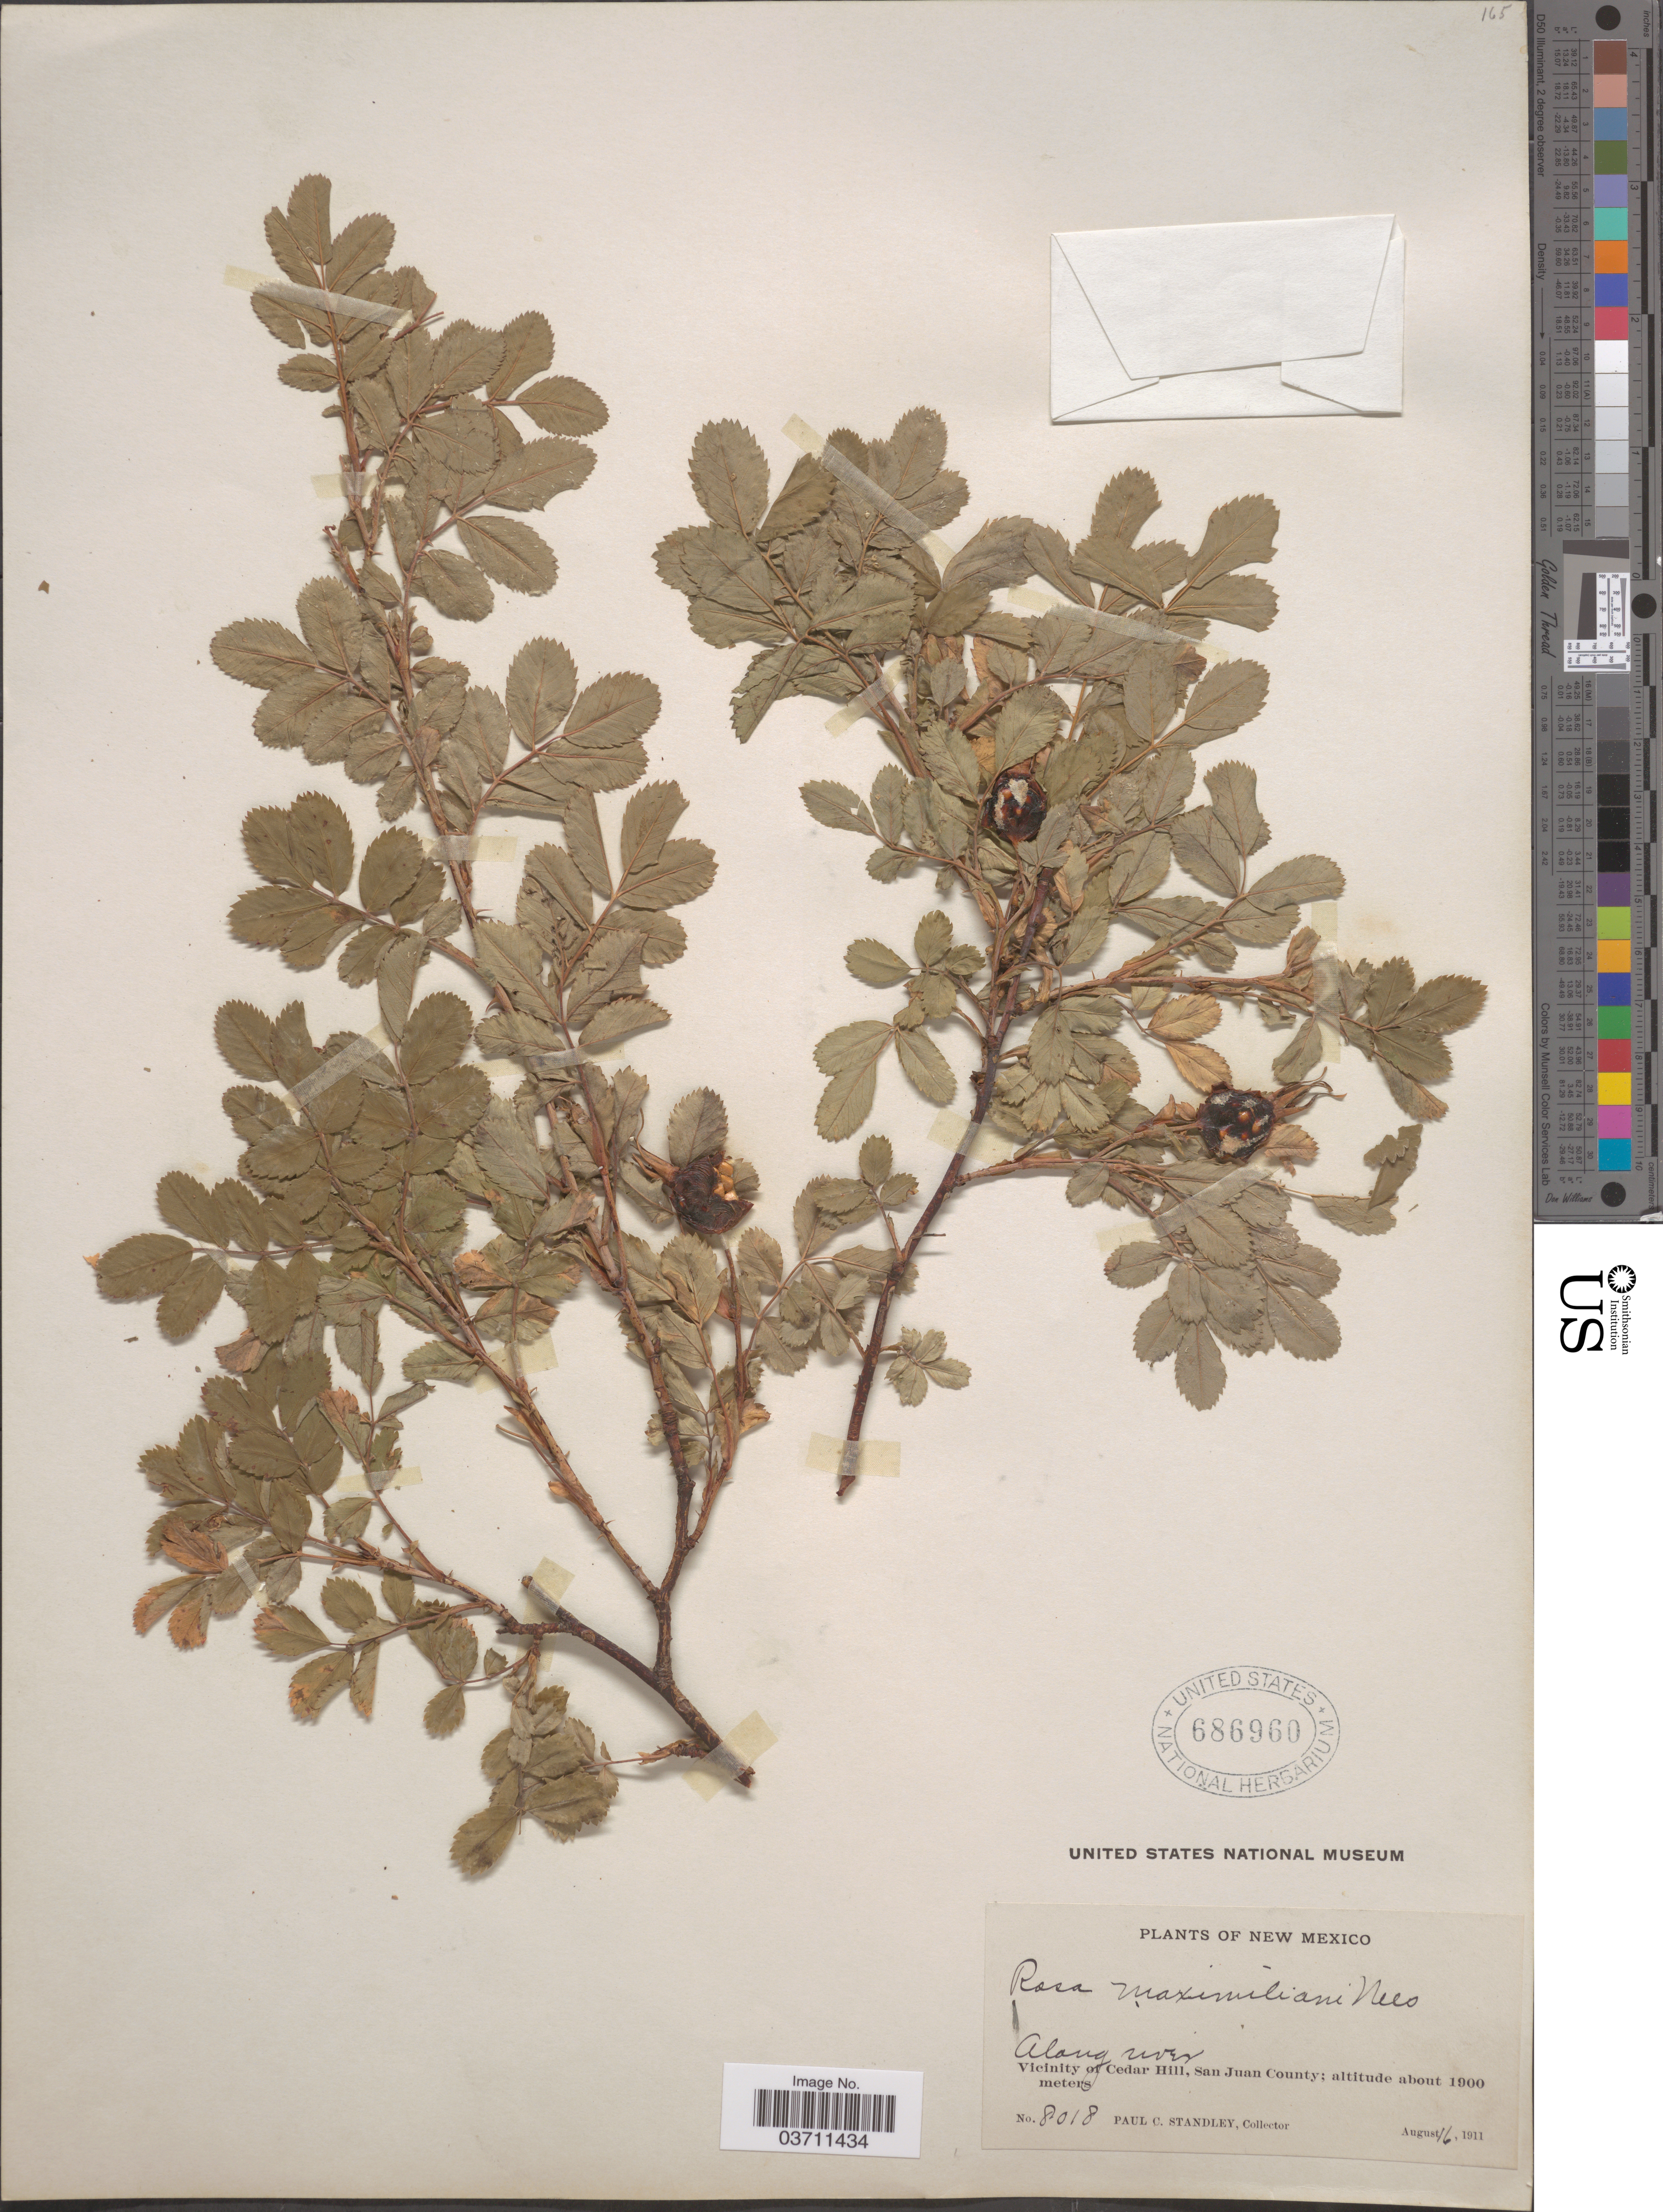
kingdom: Plantae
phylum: Tracheophyta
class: Magnoliopsida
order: Rosales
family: Rosaceae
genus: Rosa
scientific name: Rosa maximiliani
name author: Nees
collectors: P. C. Standley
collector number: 8018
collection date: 1911-08-16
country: United States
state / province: New Mexico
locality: Vicinity of Cedar Hill, San Juan County.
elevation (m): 1900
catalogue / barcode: US 686960